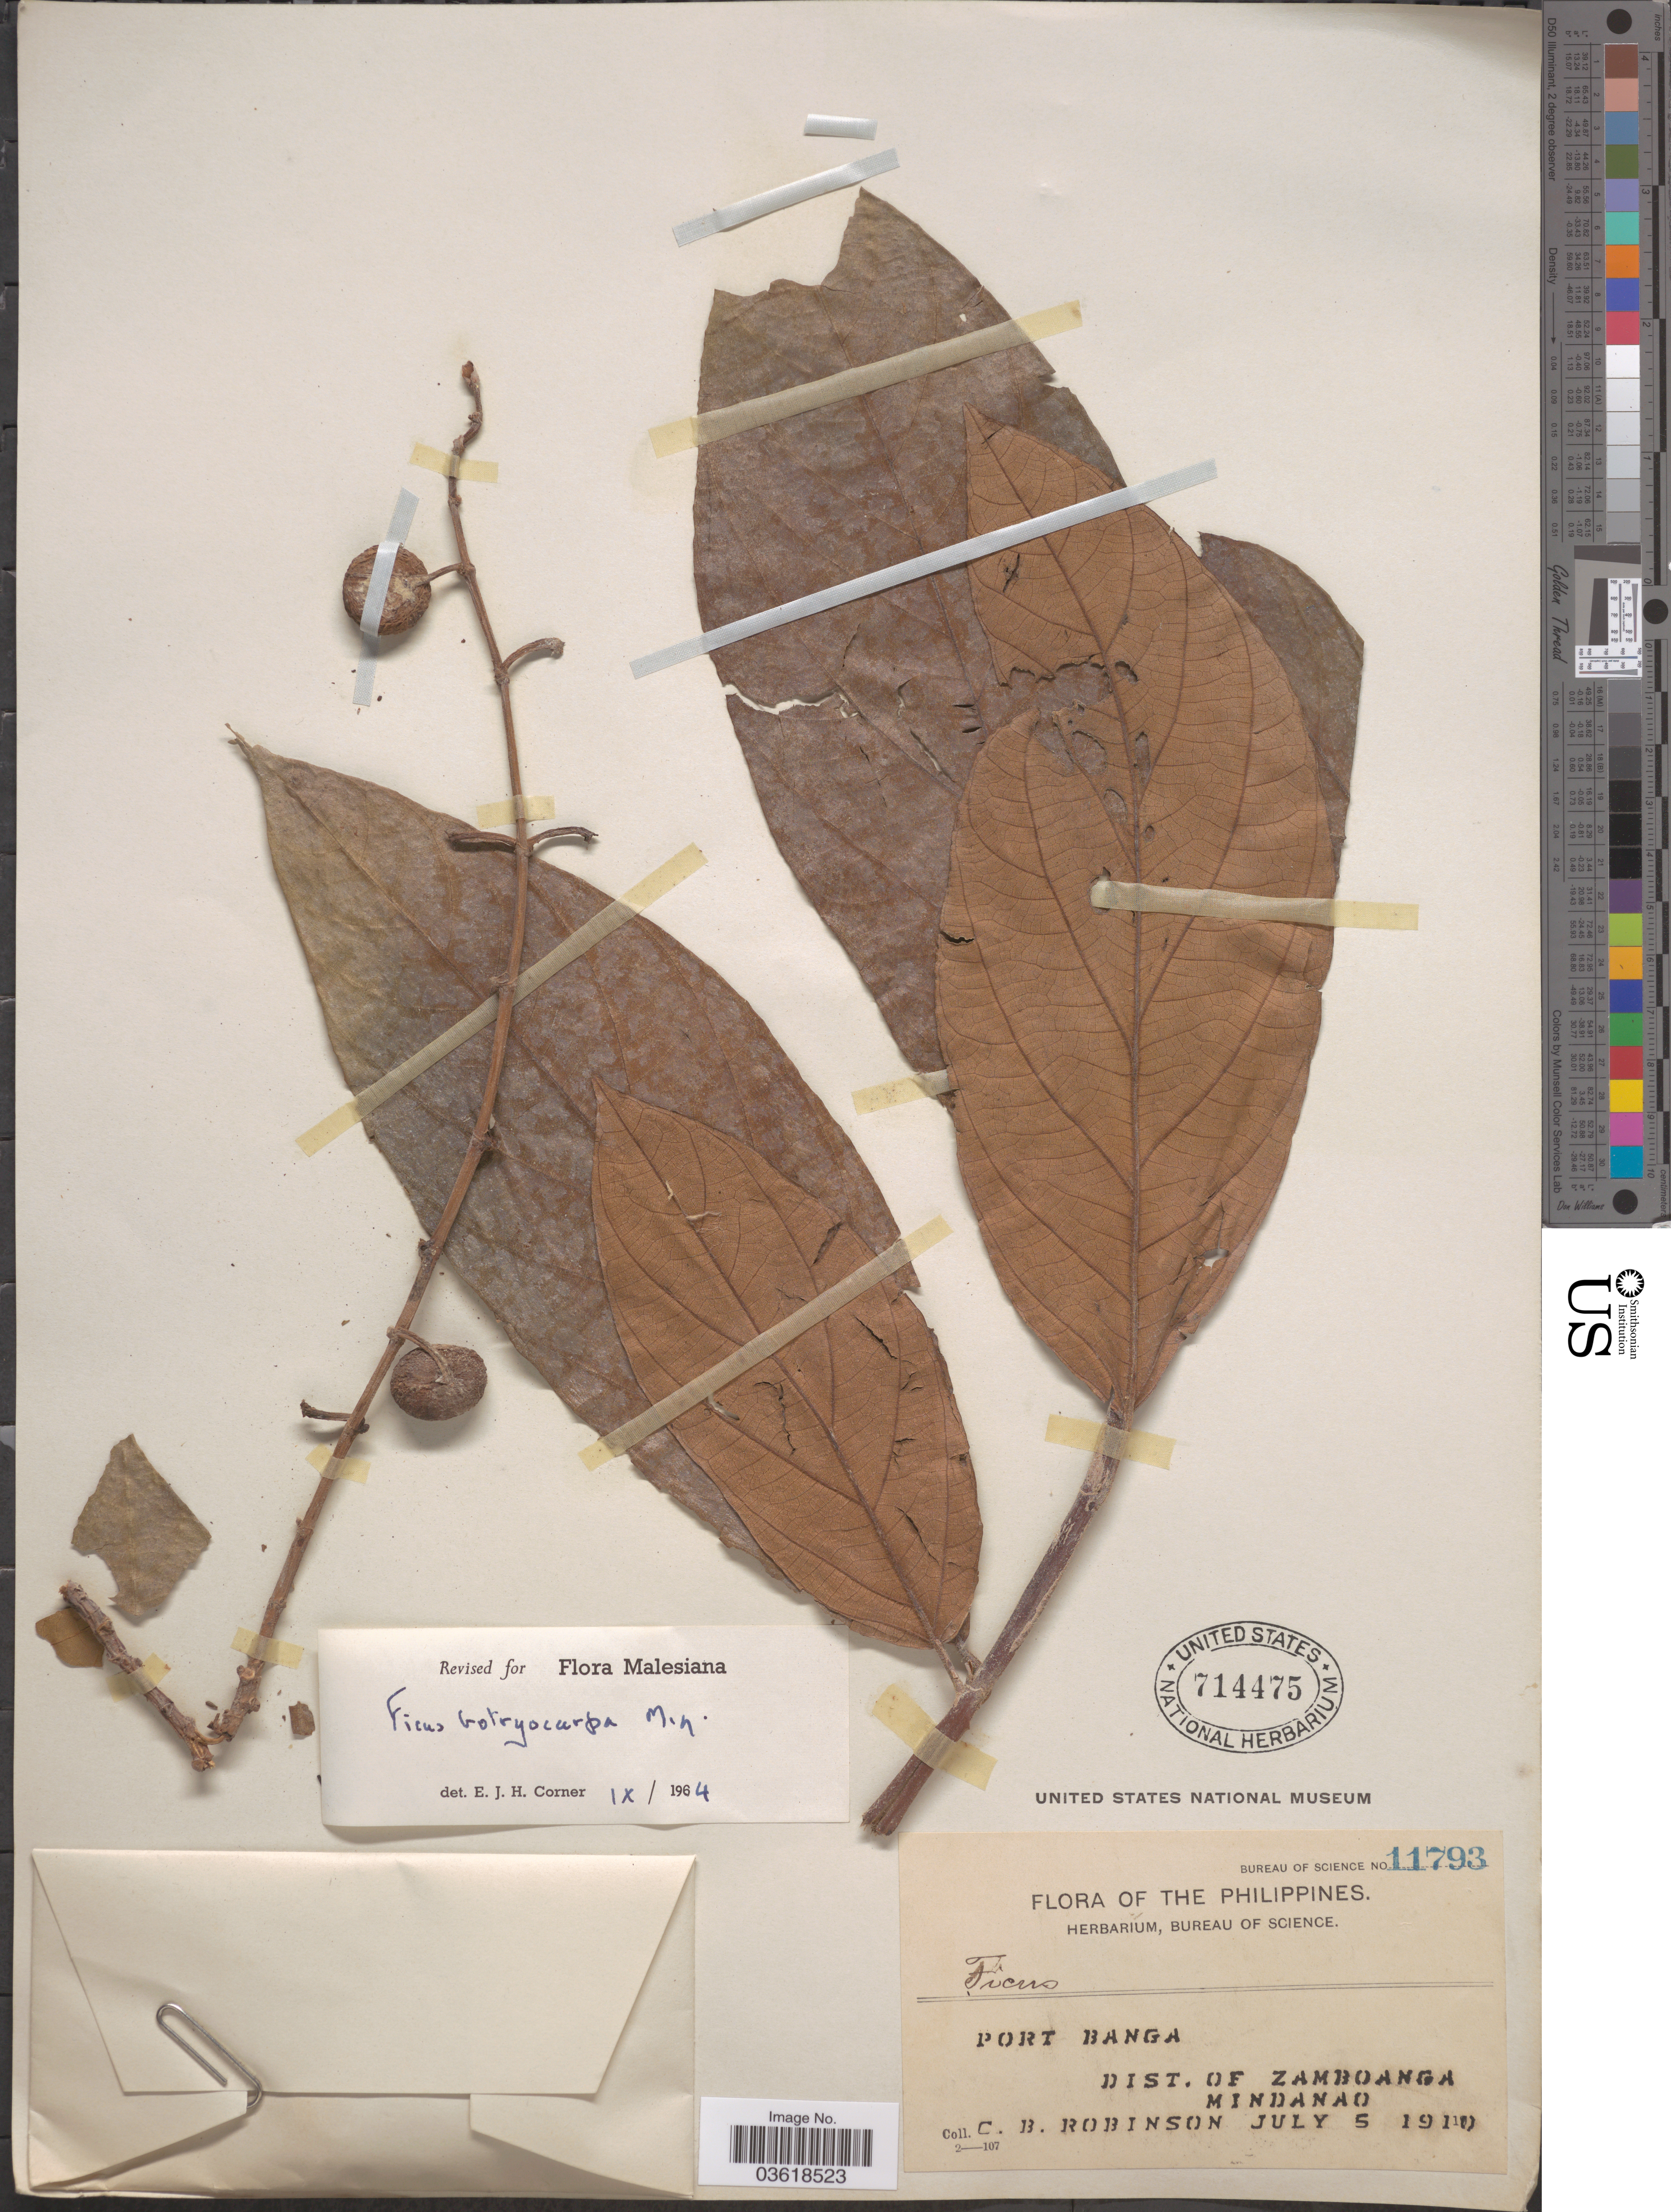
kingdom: Plantae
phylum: Tracheophyta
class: Magnoliopsida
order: Rosales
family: Moraceae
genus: Ficus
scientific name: Ficus botryocarpa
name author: Miq.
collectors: C. Robinson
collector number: Bureau of Science 11793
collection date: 1910-07-05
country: Philippines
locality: Port Banga. Dist. of Zamboanga. Mindanao.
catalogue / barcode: US 714475